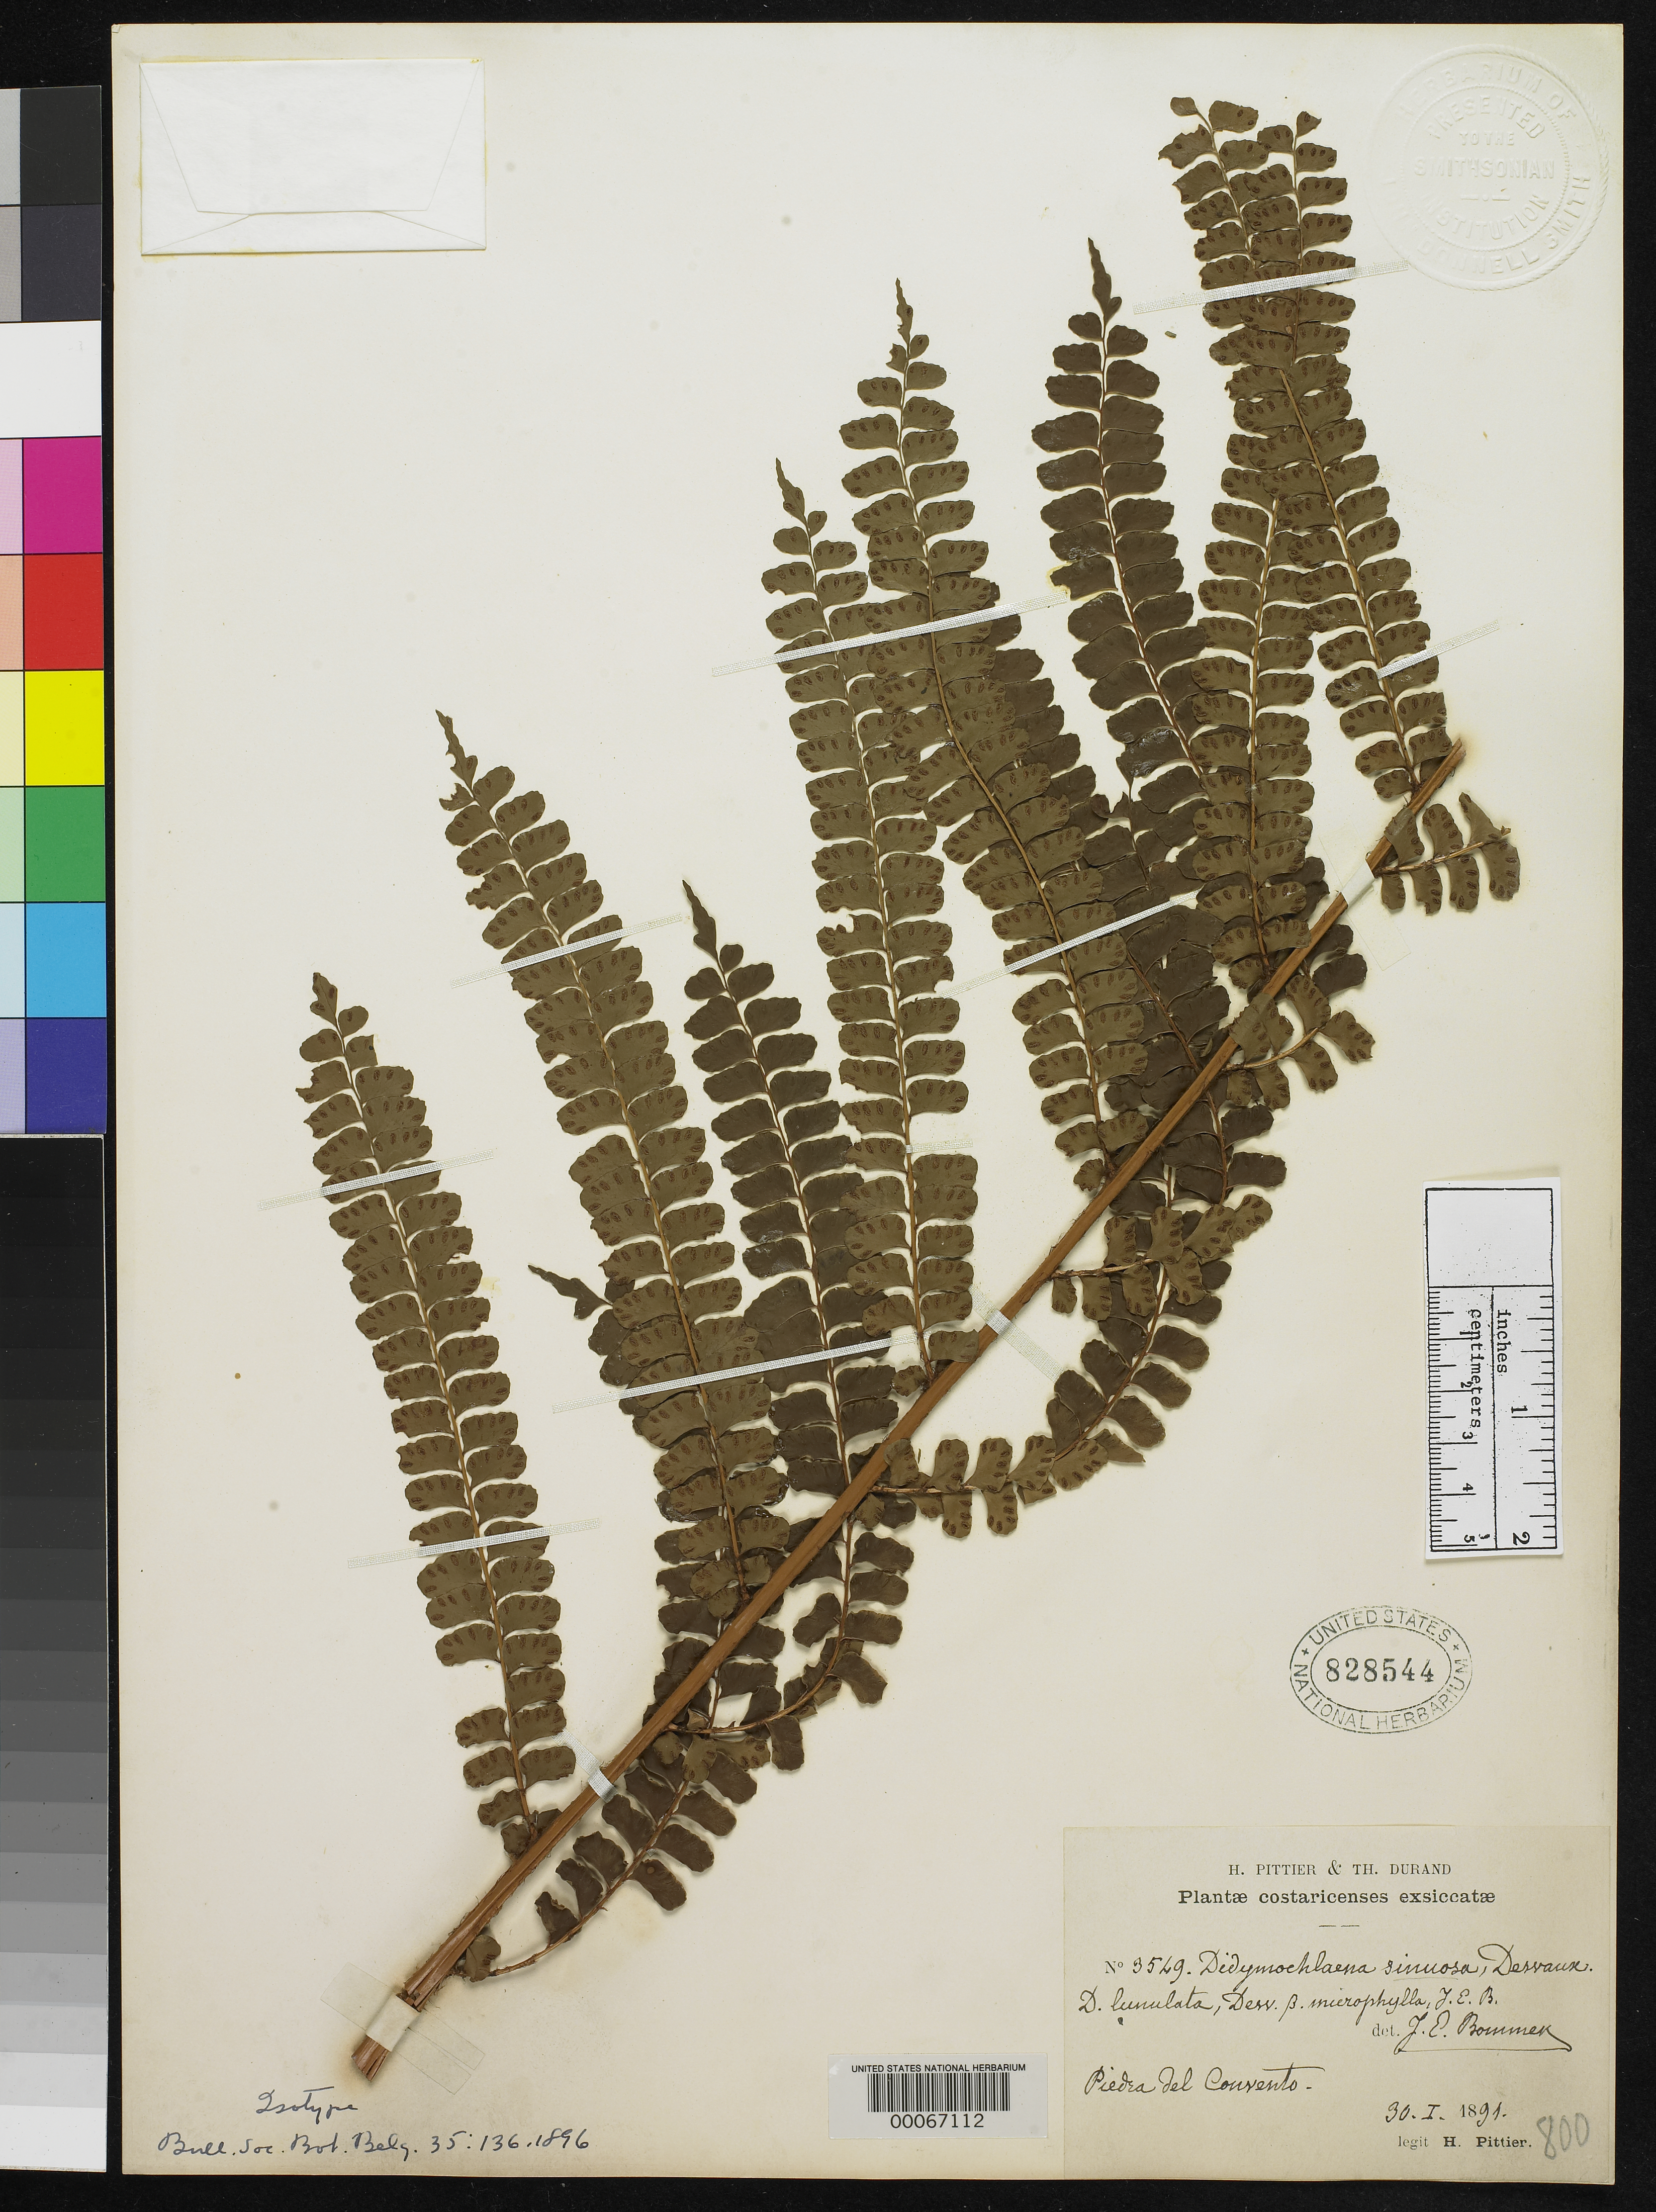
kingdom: Plantae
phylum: Tracheophyta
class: Polypodiopsida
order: Polypodiales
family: Didymochlaenaceae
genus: Didymochlaena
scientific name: Didymochlaena lunulata var. microphylla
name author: Bommer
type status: Type Collection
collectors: H. F. Pittier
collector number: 3549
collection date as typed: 30 Jan 1891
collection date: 1891-01-30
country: Costa Rica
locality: Piedra del Couriento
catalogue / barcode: US 828544